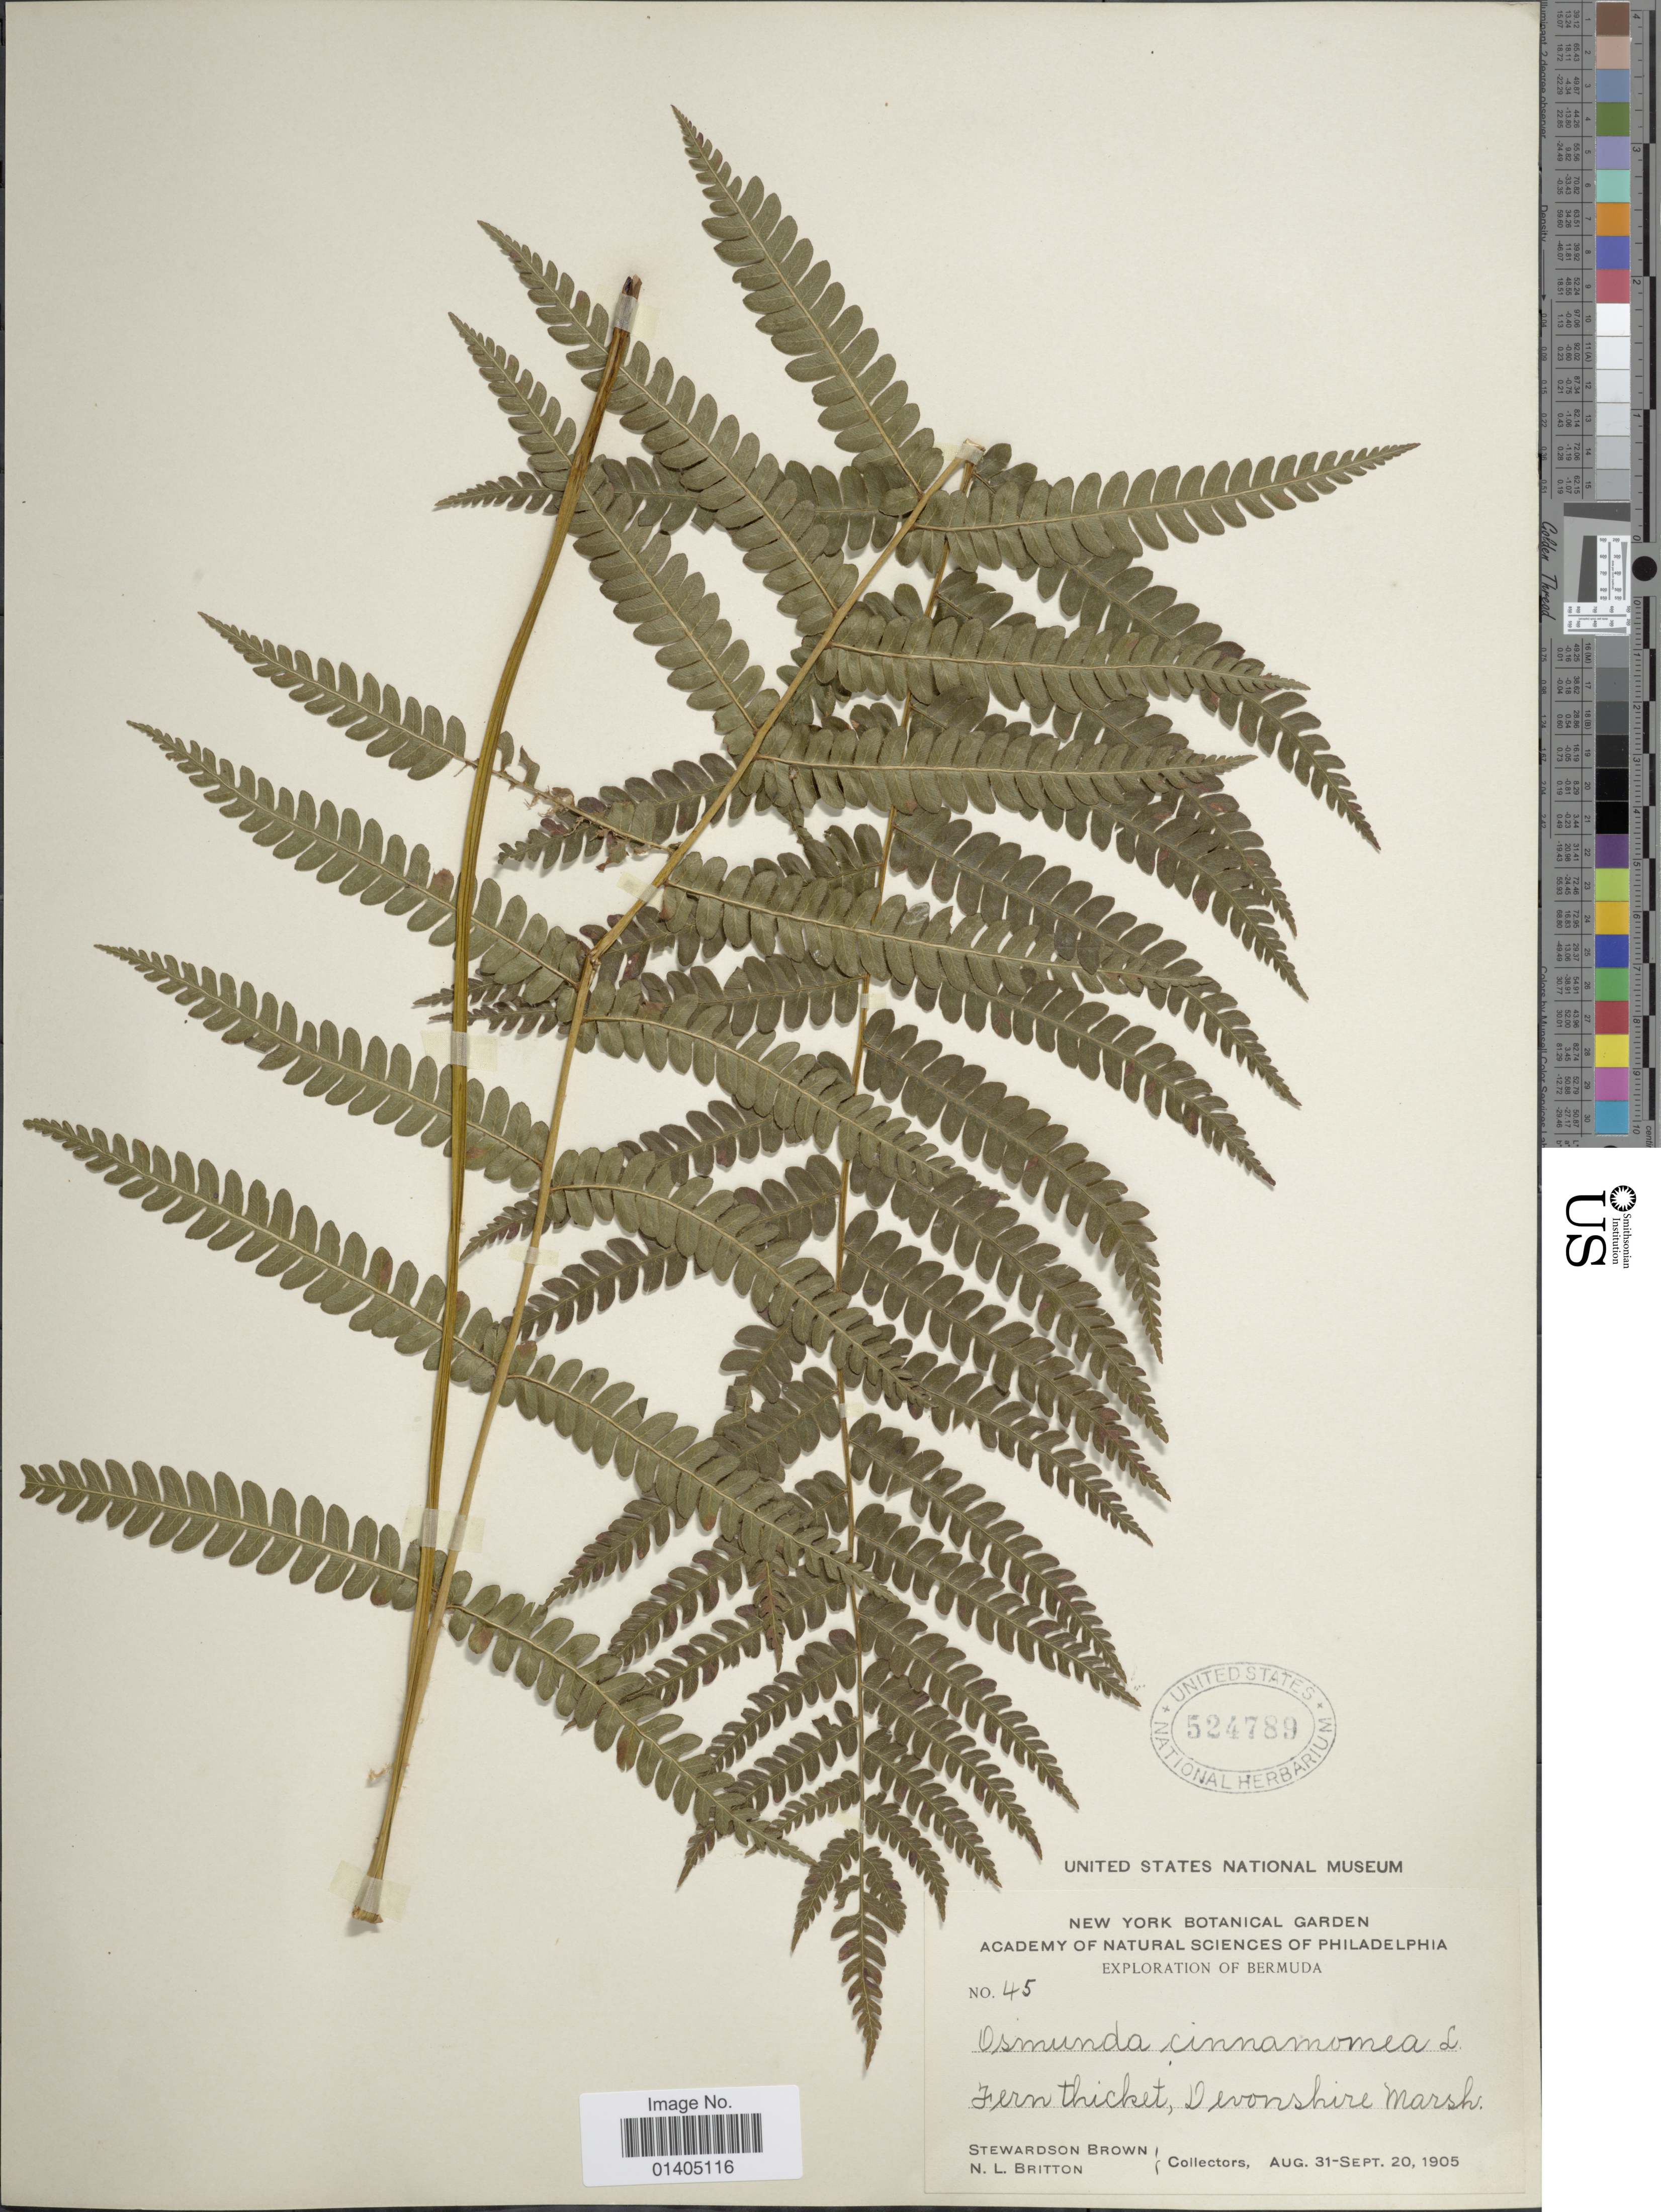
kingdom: Plantae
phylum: Tracheophyta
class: Polypodiopsida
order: Osmundales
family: Osmundaceae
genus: Osmundastrum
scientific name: Osmundastrum cinnamomeum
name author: (L.) C. Presl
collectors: S. Brown & N. Britton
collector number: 45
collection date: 1905-08-31/1905-09-20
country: Bermuda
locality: Fern thicket, Devonshire Marsh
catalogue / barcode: US 524789